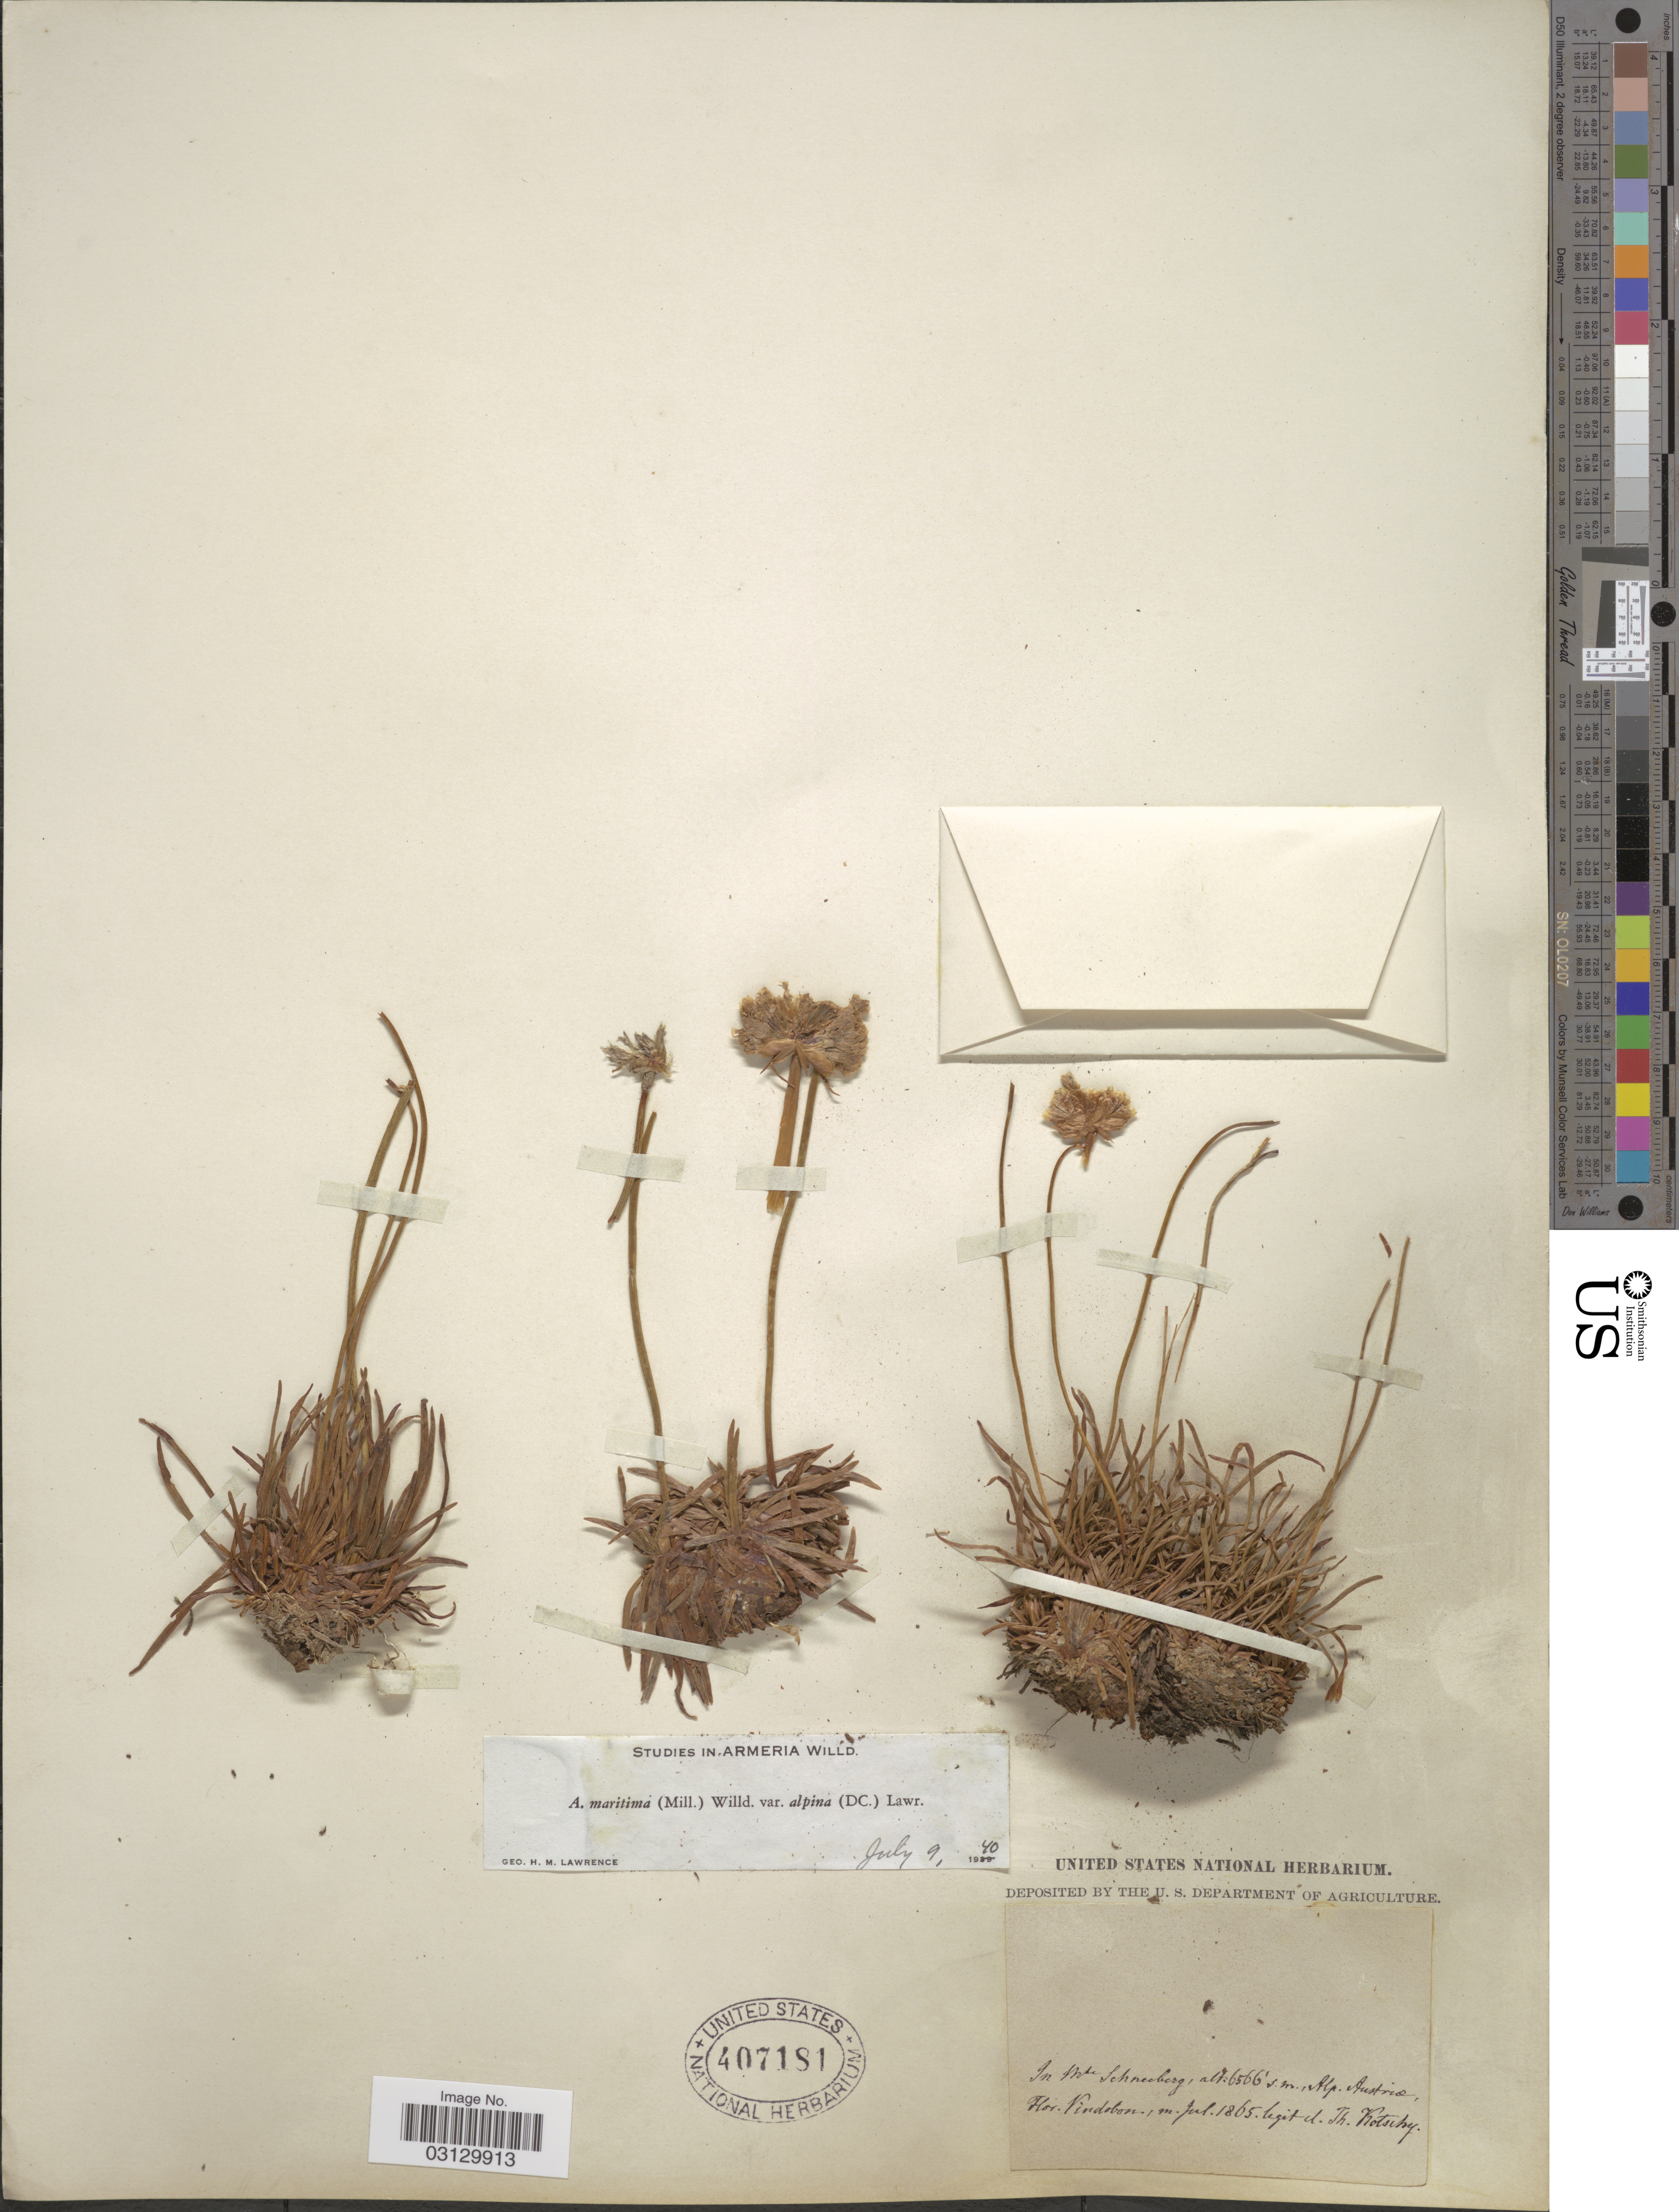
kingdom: Plantae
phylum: Tracheophyta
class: Magnoliopsida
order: Caryophyllales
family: Plumbaginaceae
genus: Armeria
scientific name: Armeria maritima subsp. alpina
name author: (Willd.) P. Silva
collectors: K. G. Kotschy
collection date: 1865-07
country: Austria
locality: In Mts Schneeberg, Alp. Austria.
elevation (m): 2001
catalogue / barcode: US 407181